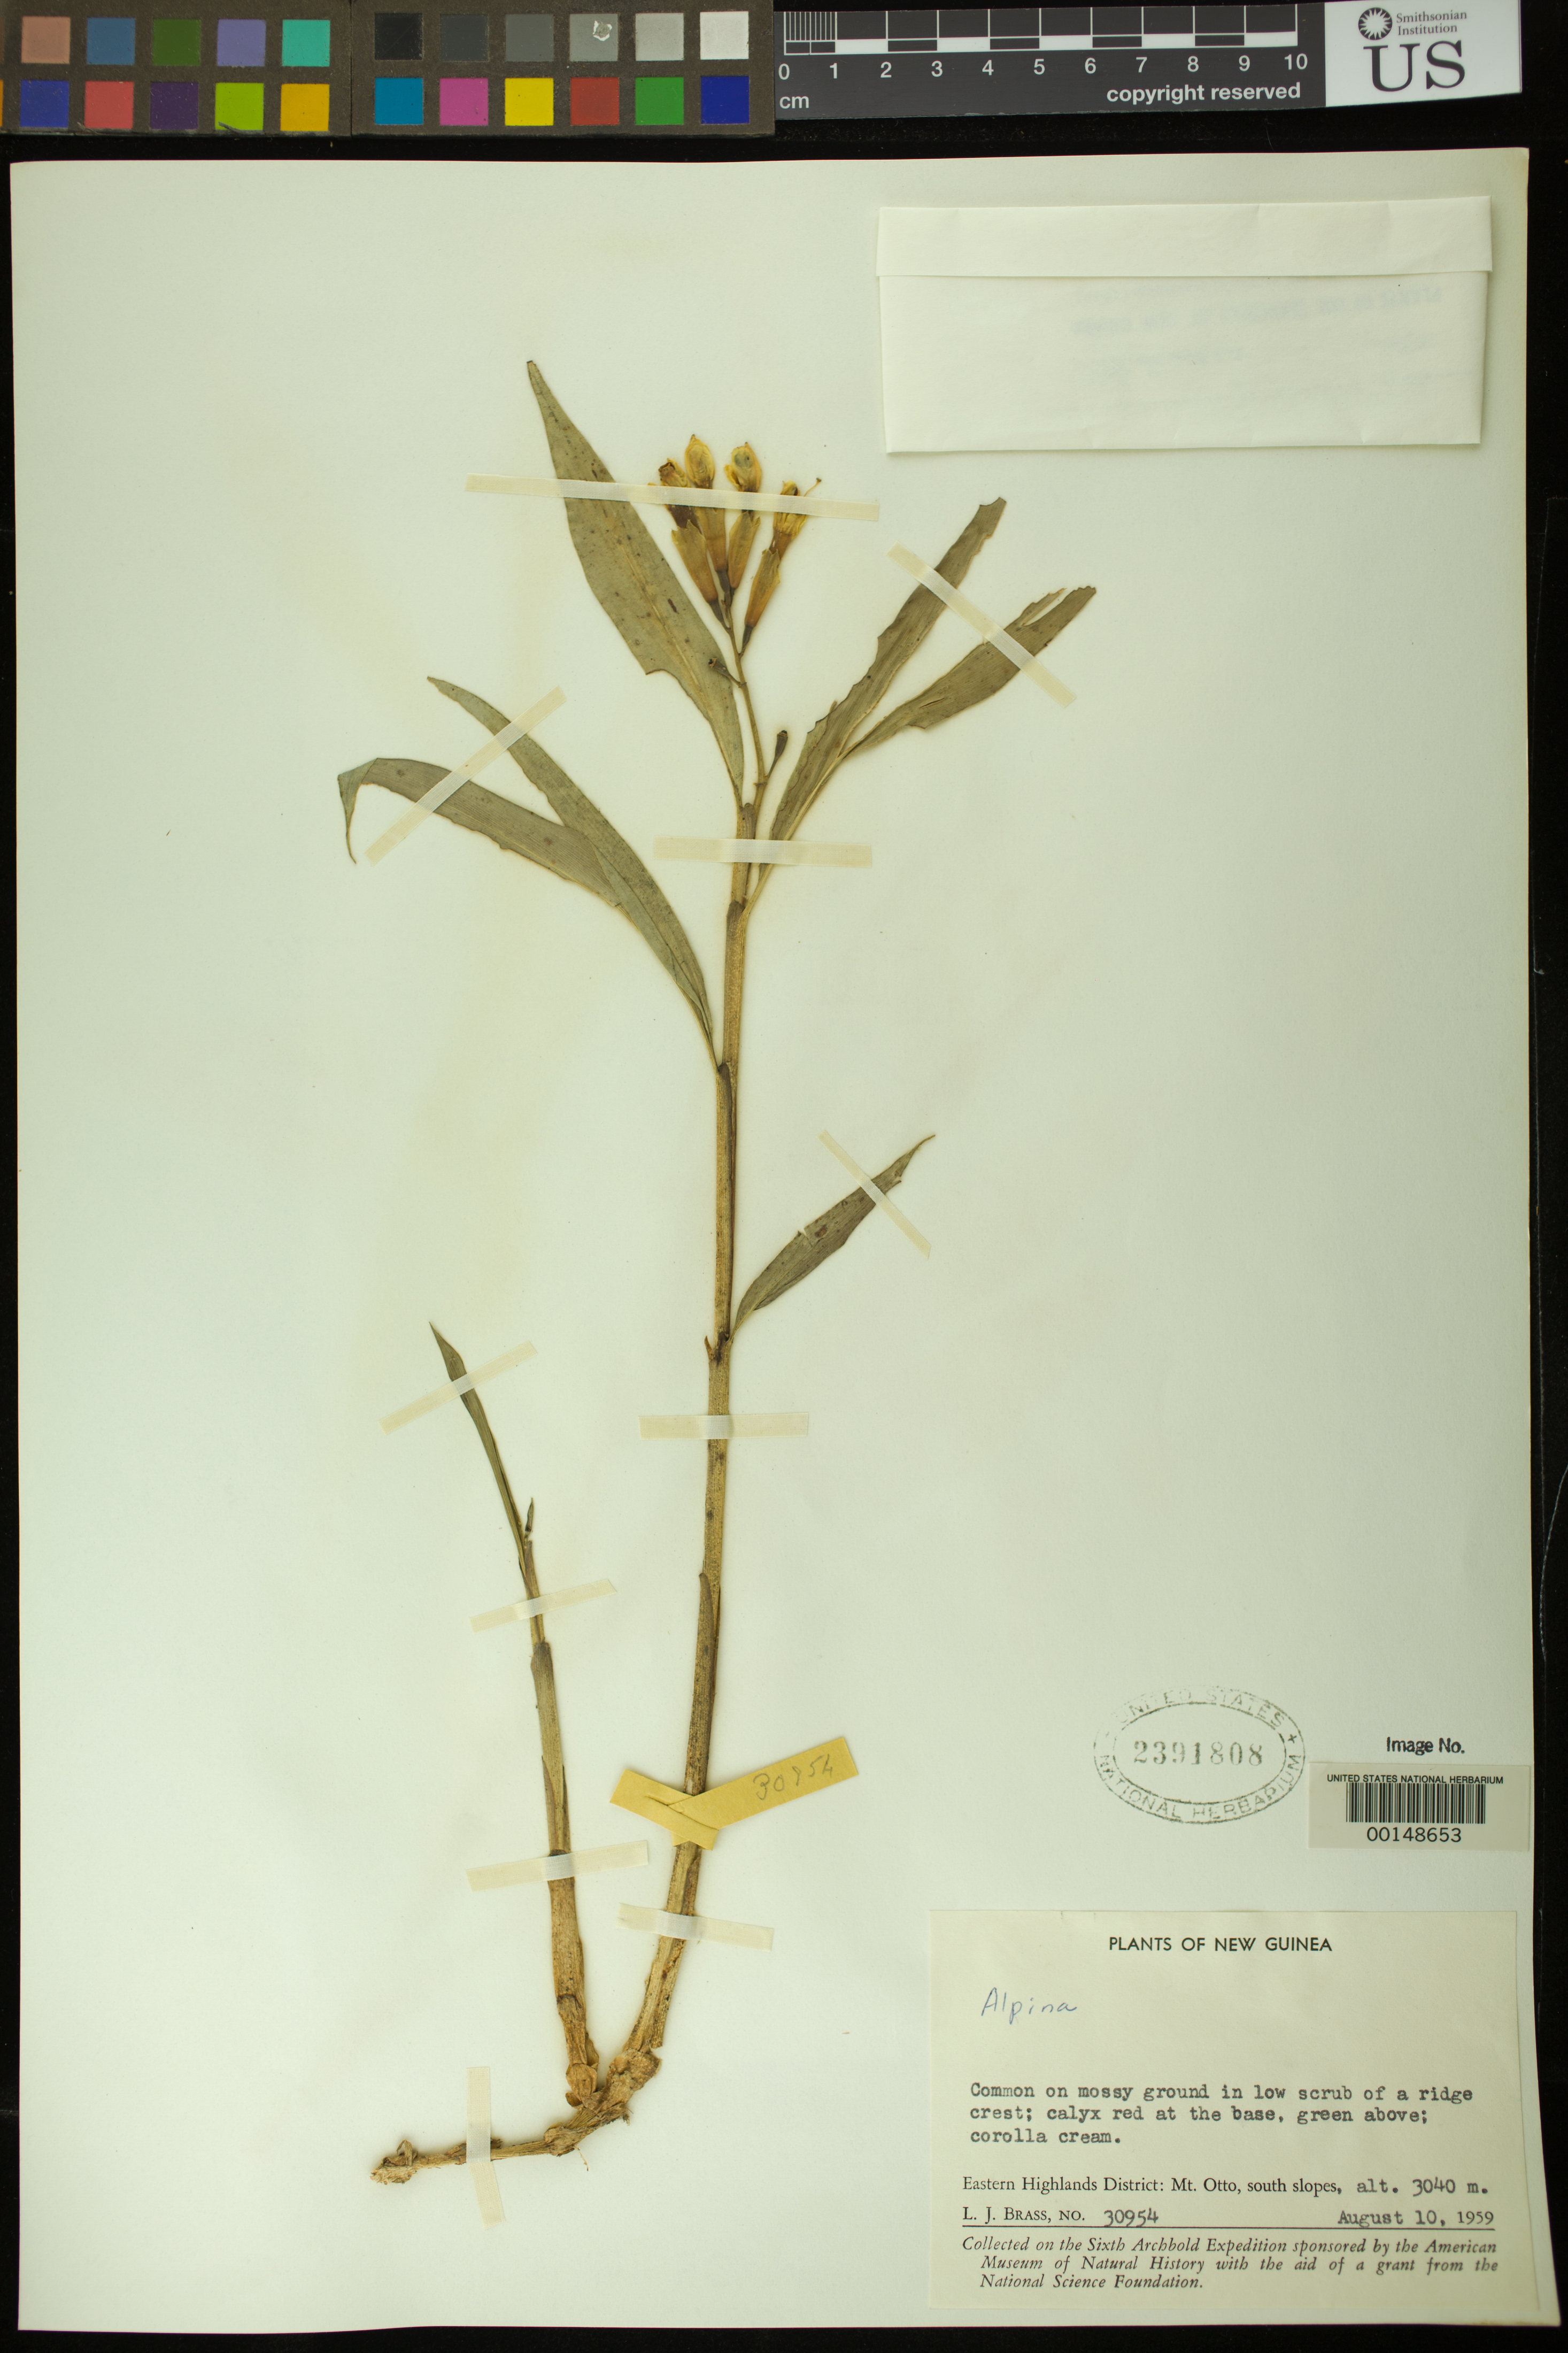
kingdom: Plantae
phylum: Tracheophyta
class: Liliopsida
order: Zingiberales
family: Zingiberaceae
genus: Alpinia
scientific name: Alpinia sp.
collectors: L. J. Brass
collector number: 30954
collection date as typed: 10 Aug 1959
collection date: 1959-08-10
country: Papua New Guinea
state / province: Eastern Highlands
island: New Guinea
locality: Mt. otto, south slopes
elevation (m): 3040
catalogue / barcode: US 2391808